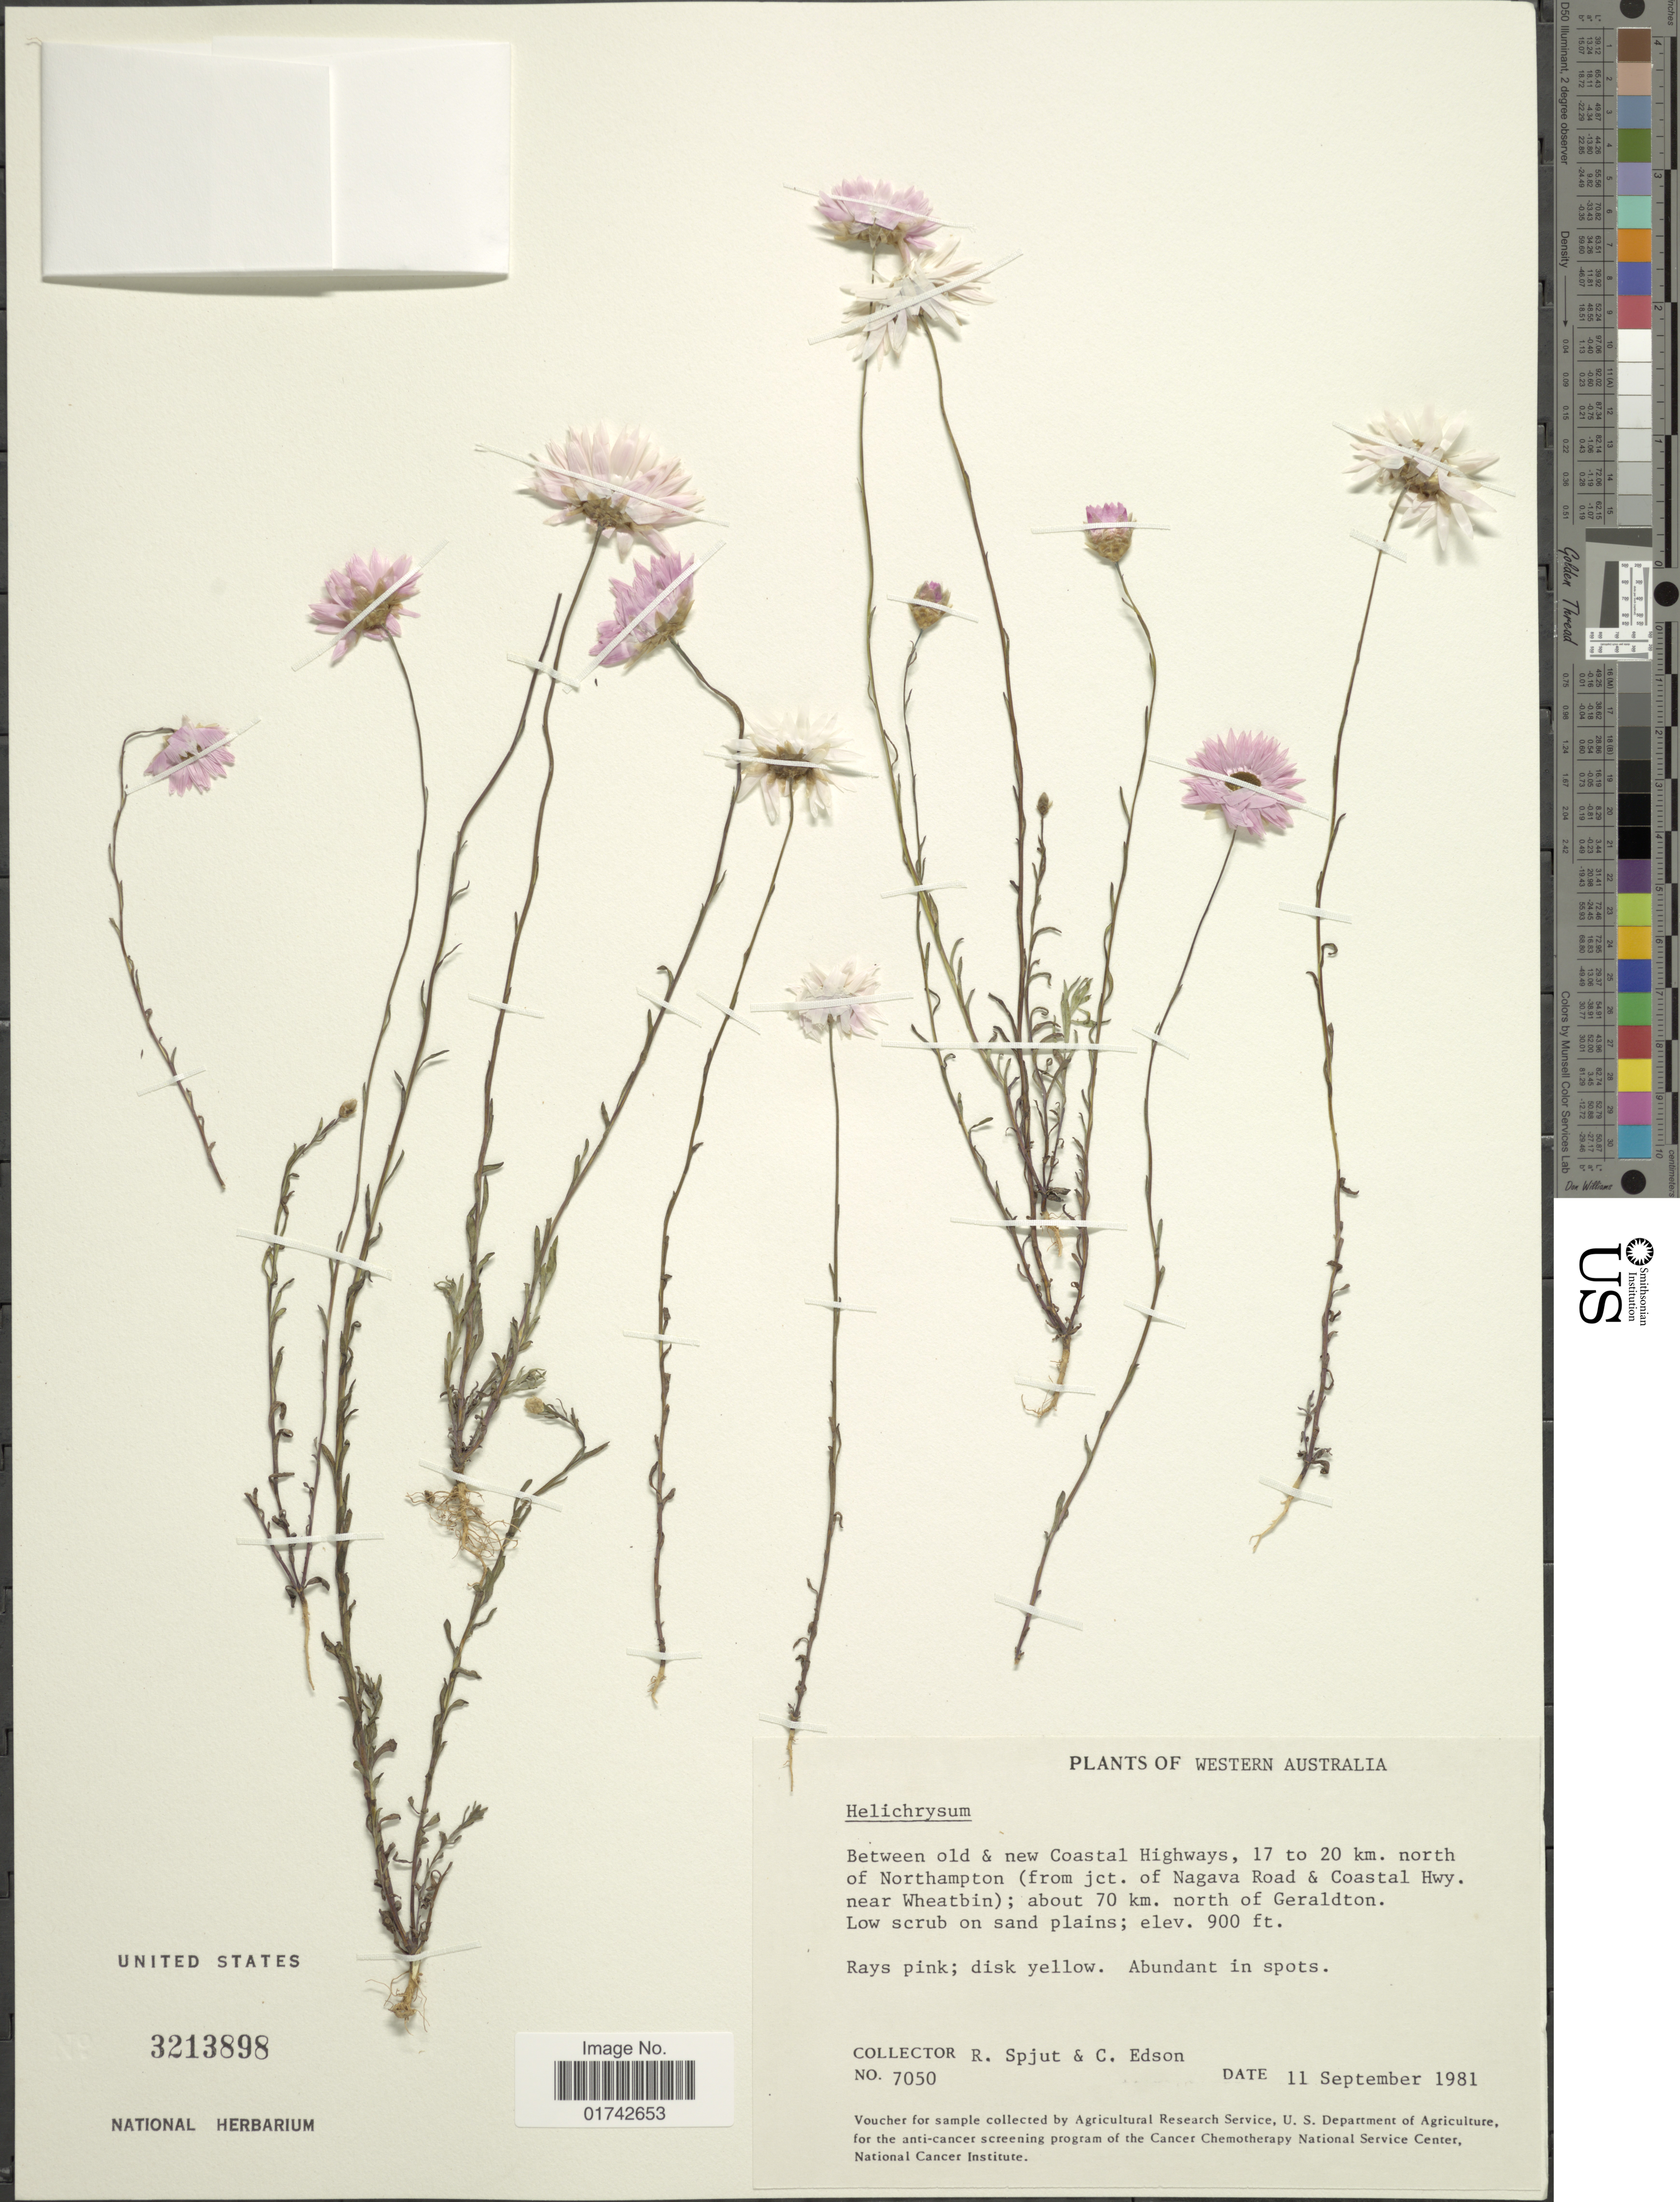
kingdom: Plantae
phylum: Tracheophyta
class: Magnoliopsida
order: Asterales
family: Asteraceae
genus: Helichrysum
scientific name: Helichrysum sp.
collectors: R. Spjut & C. Edson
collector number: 7050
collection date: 1981-09-11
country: Australia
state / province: Western Australia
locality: Between old & New Coastal Highways, 17 to 20 km. north of Northammpton (from jct. nagava Road & Coastal Hwy. near Wheatbin)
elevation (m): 274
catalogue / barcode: US 3213898